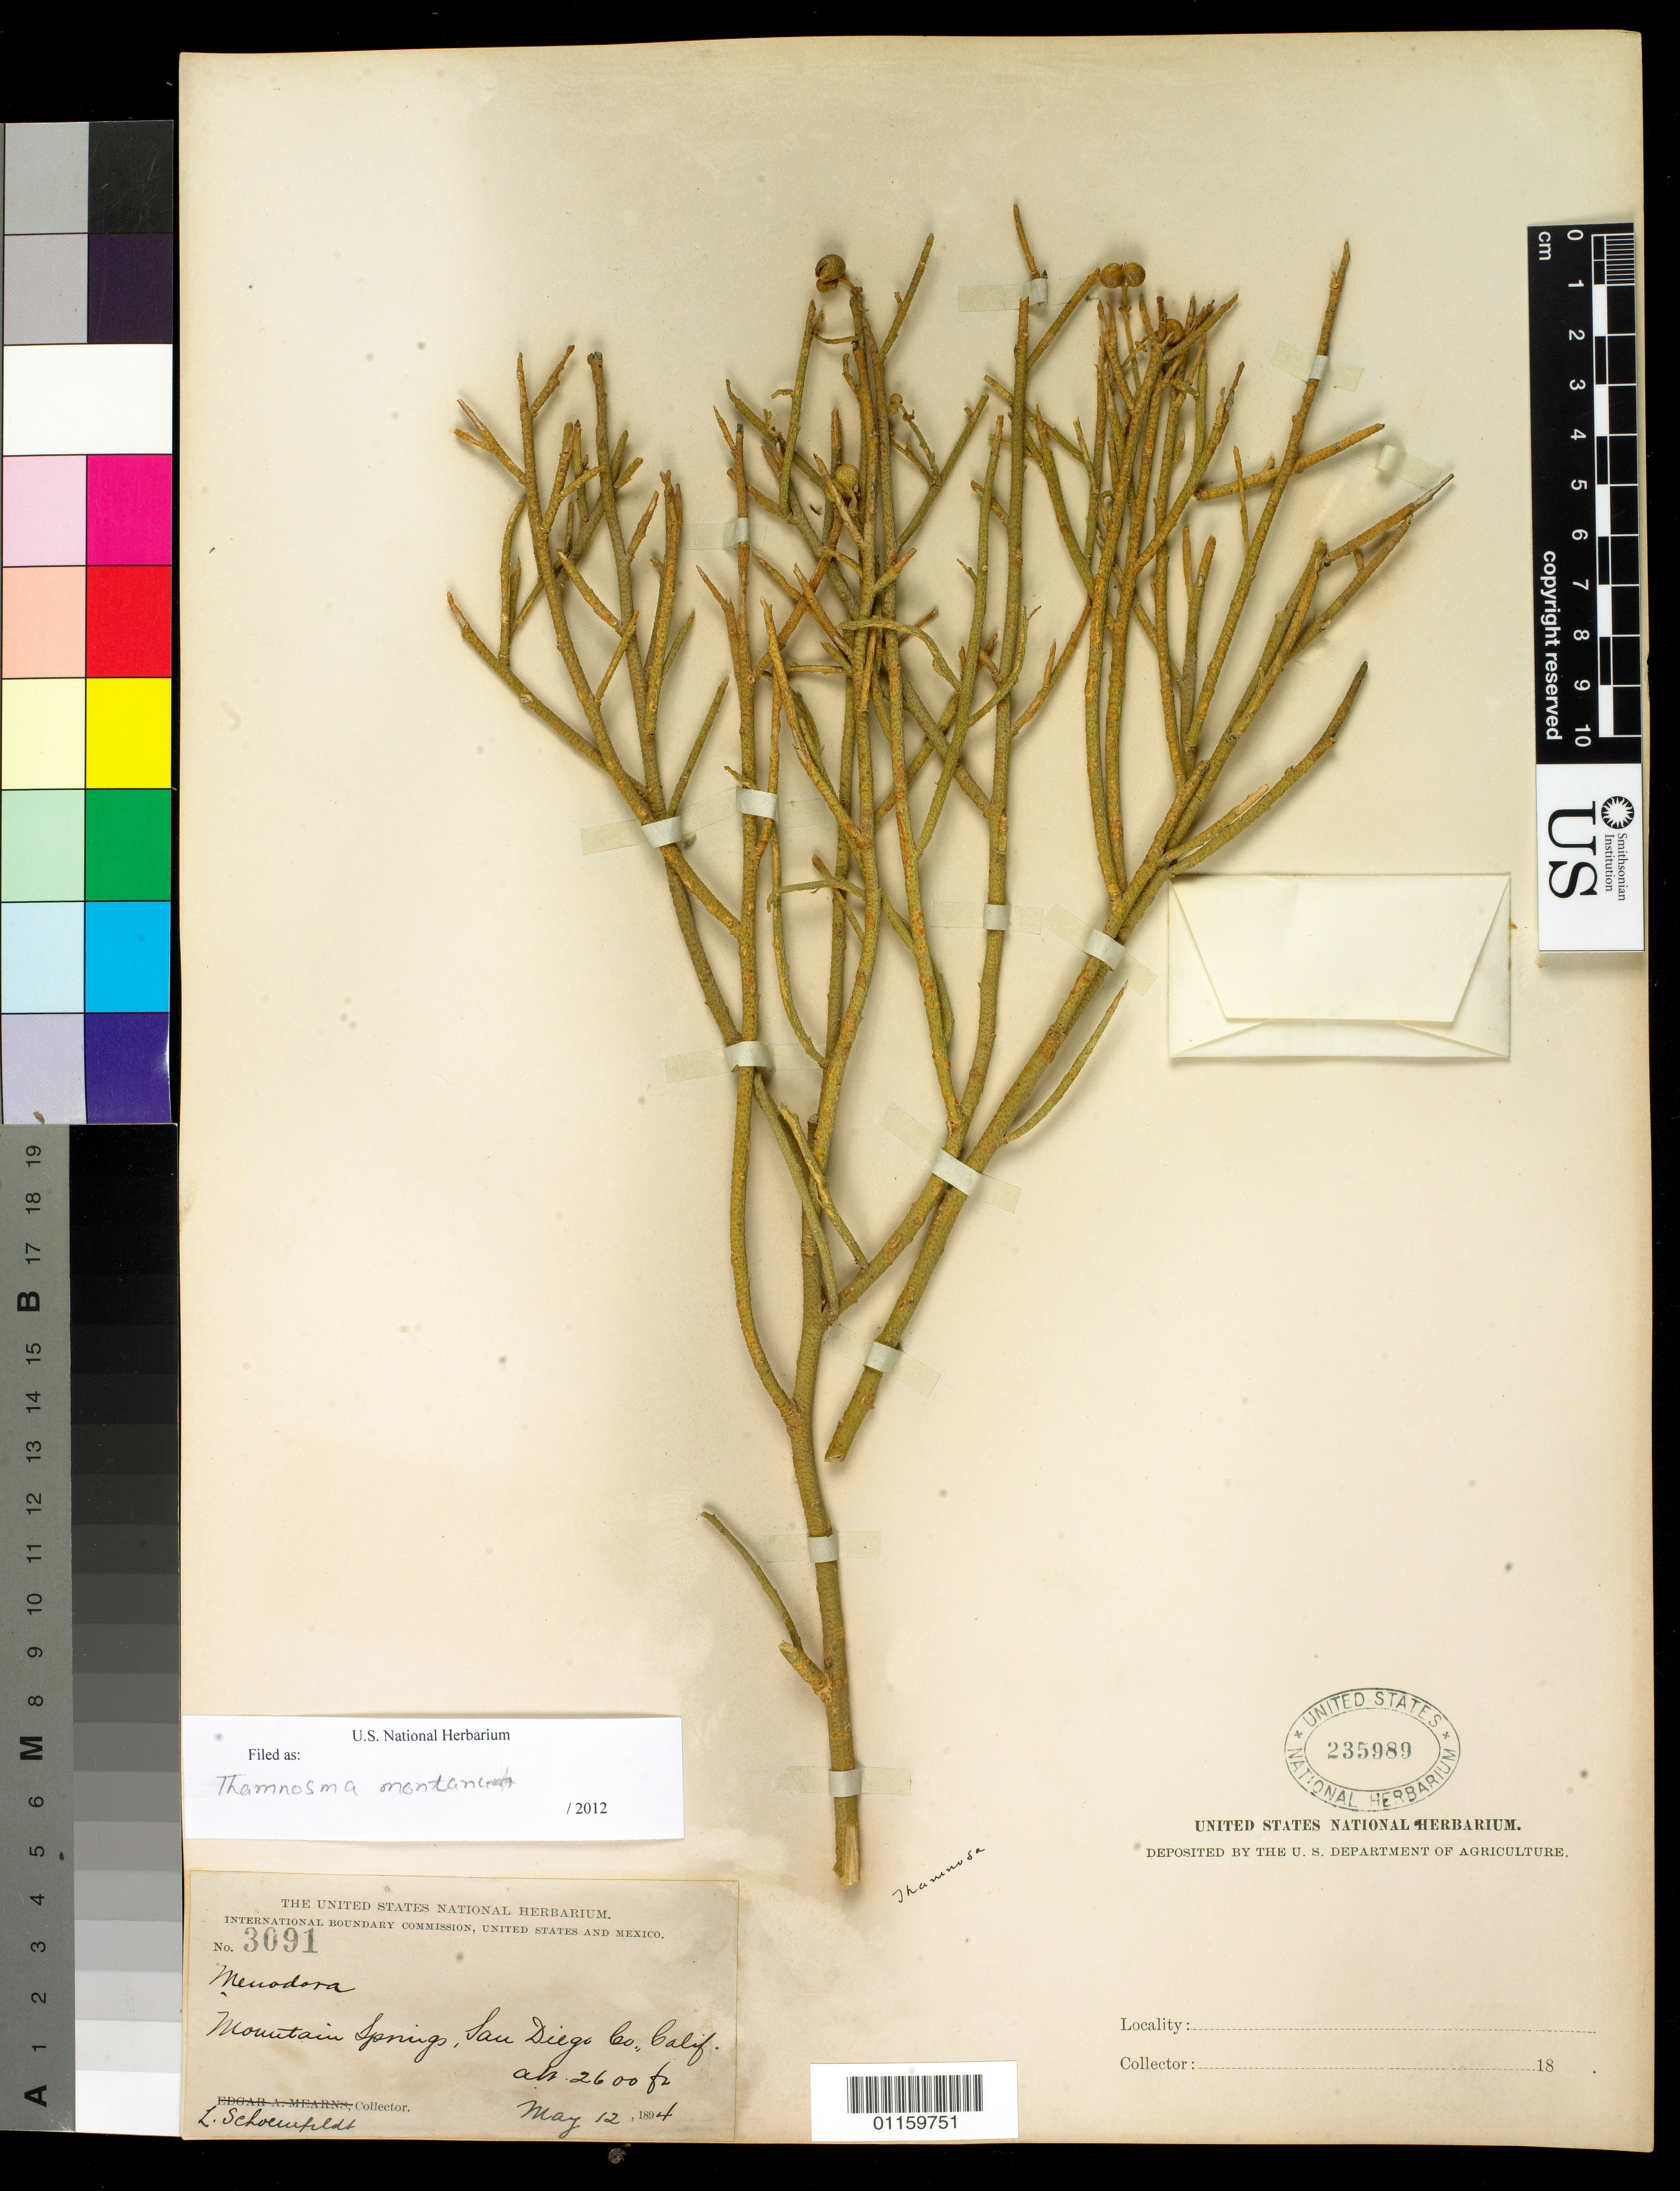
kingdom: Plantae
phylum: Tracheophyta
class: Magnoliopsida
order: Sapindales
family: Rutaceae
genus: Thamnosma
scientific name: Thamnosma montana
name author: Torr. & Frém.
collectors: L. Schoenfeldt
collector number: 3091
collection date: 1894-05-12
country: United States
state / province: California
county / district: San Diego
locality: Mountain Springs.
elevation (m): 792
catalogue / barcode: US 235989